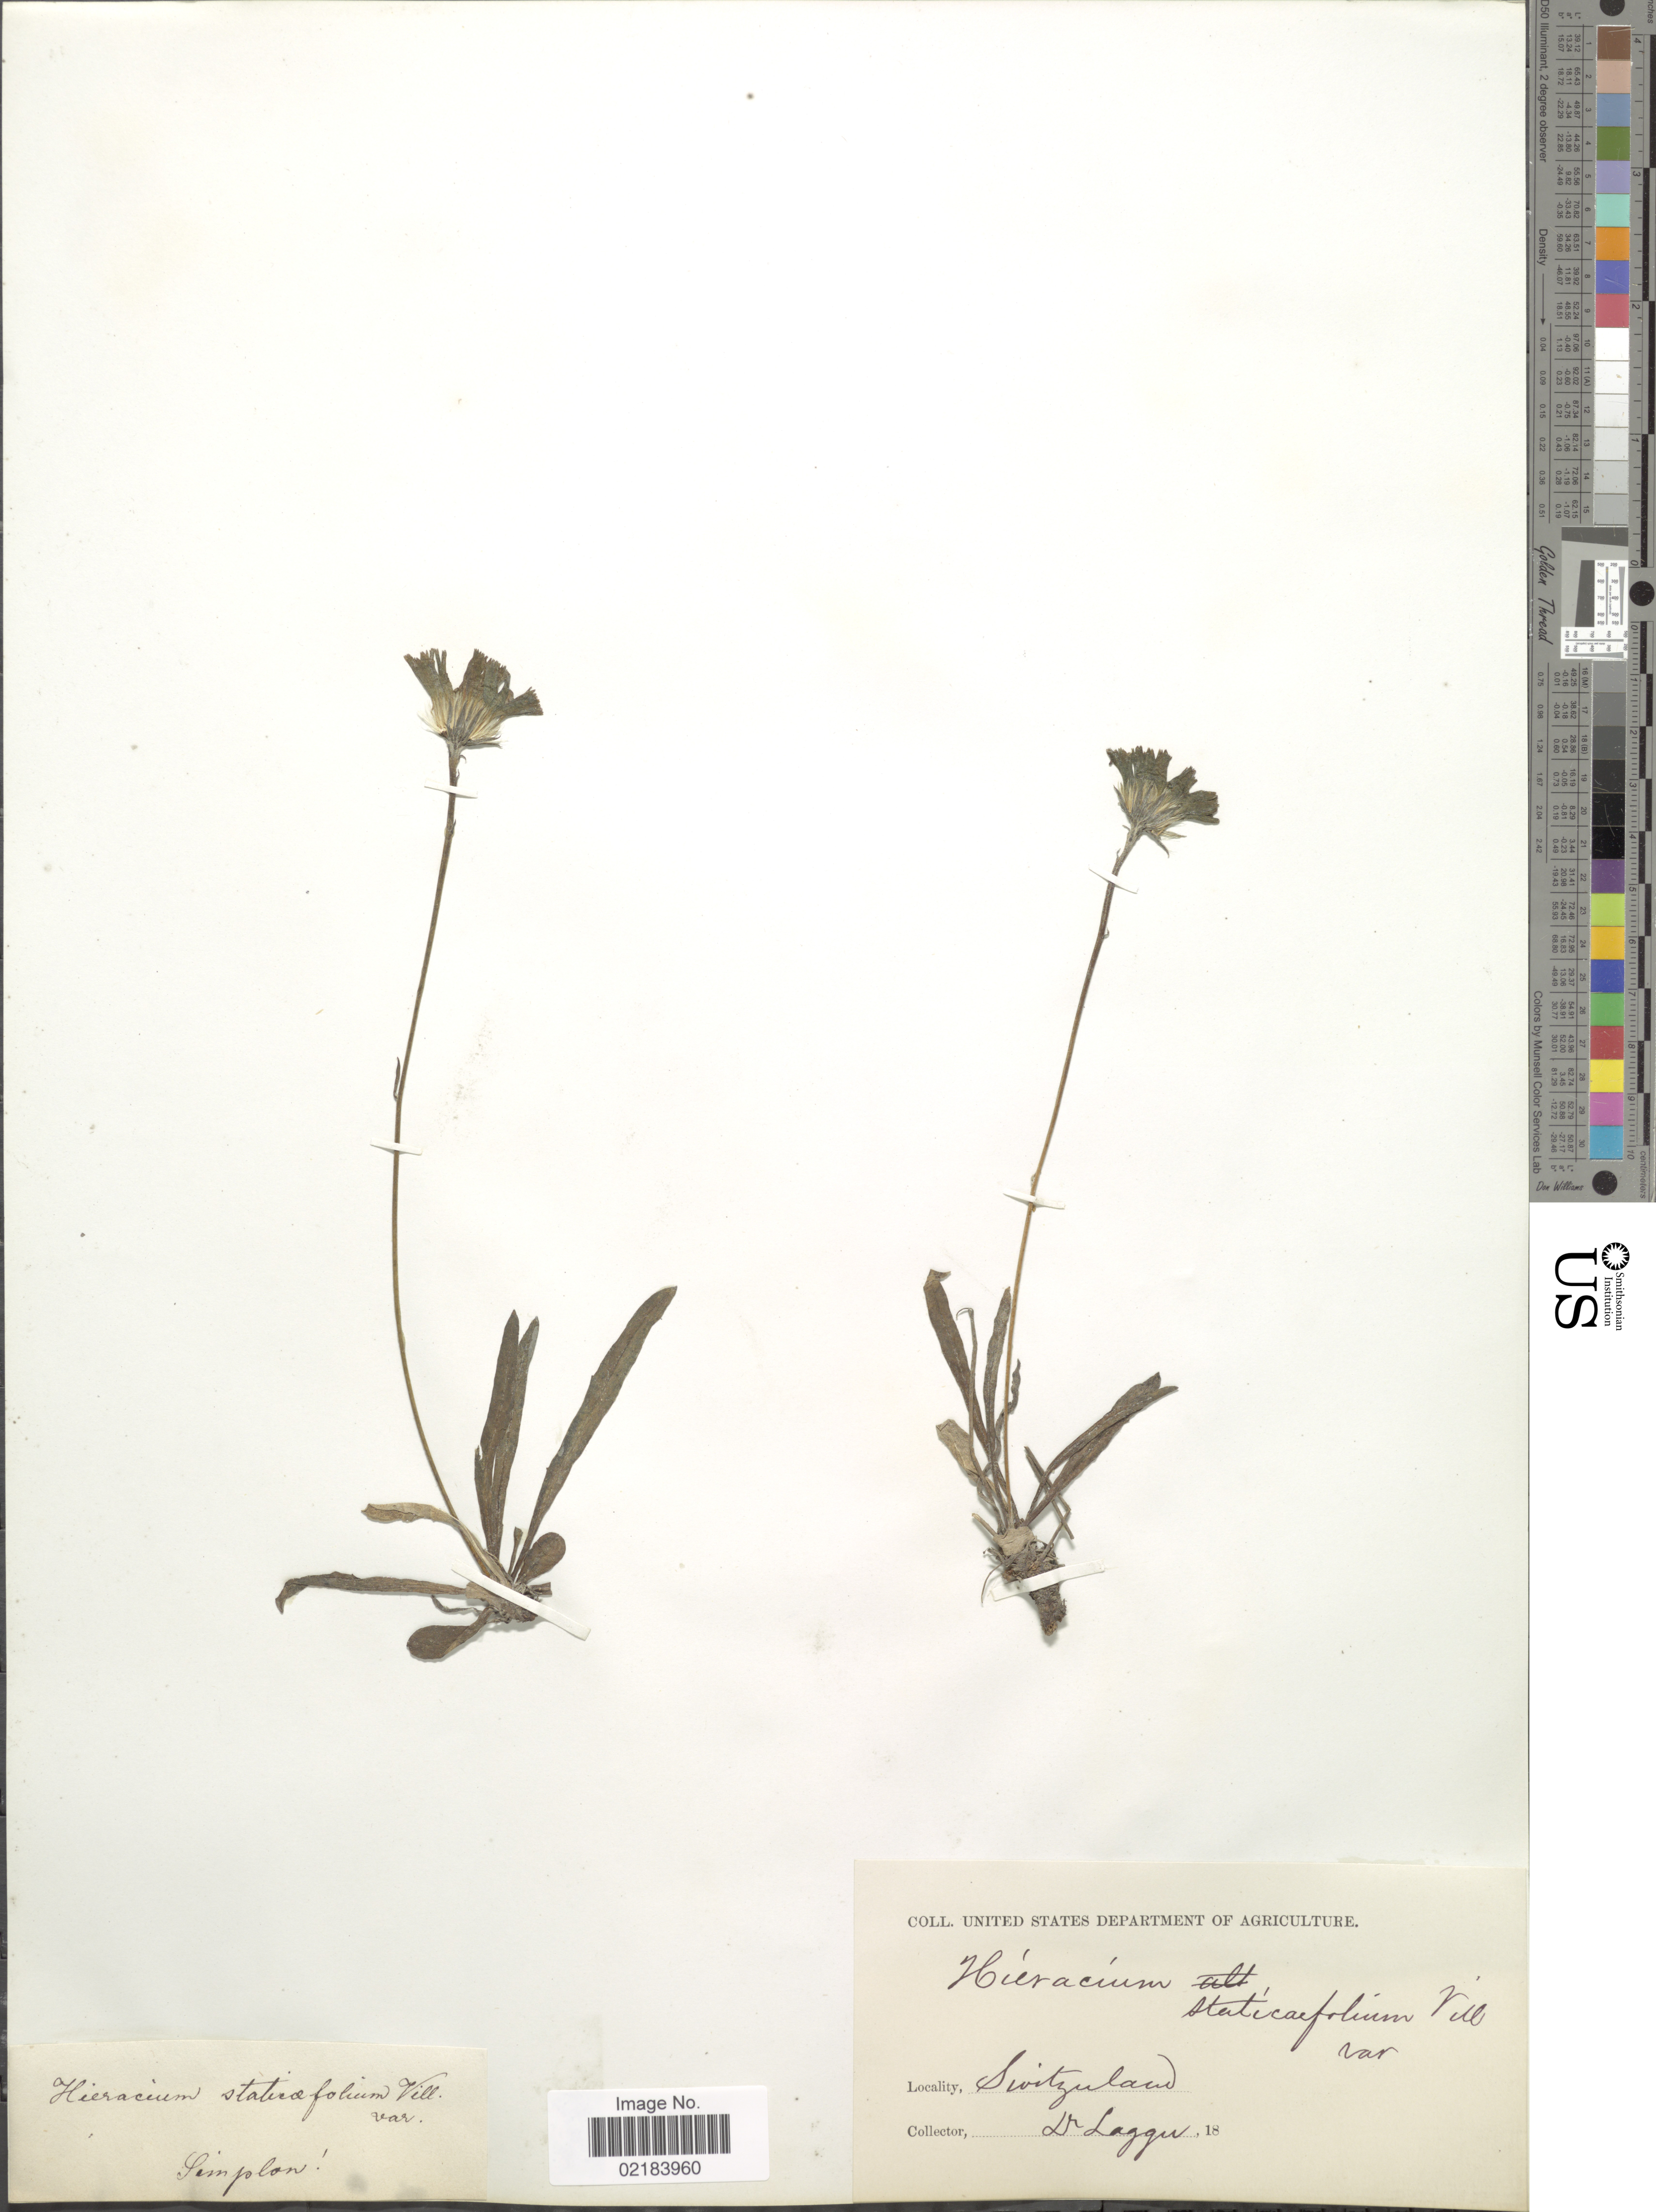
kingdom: Plantae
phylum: Tracheophyta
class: Magnoliopsida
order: Asterales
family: Asteraceae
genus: Hieracium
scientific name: Hieracium staticifolium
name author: Vill.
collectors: F. J. Lagger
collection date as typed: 18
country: Switzerland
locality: Simplon